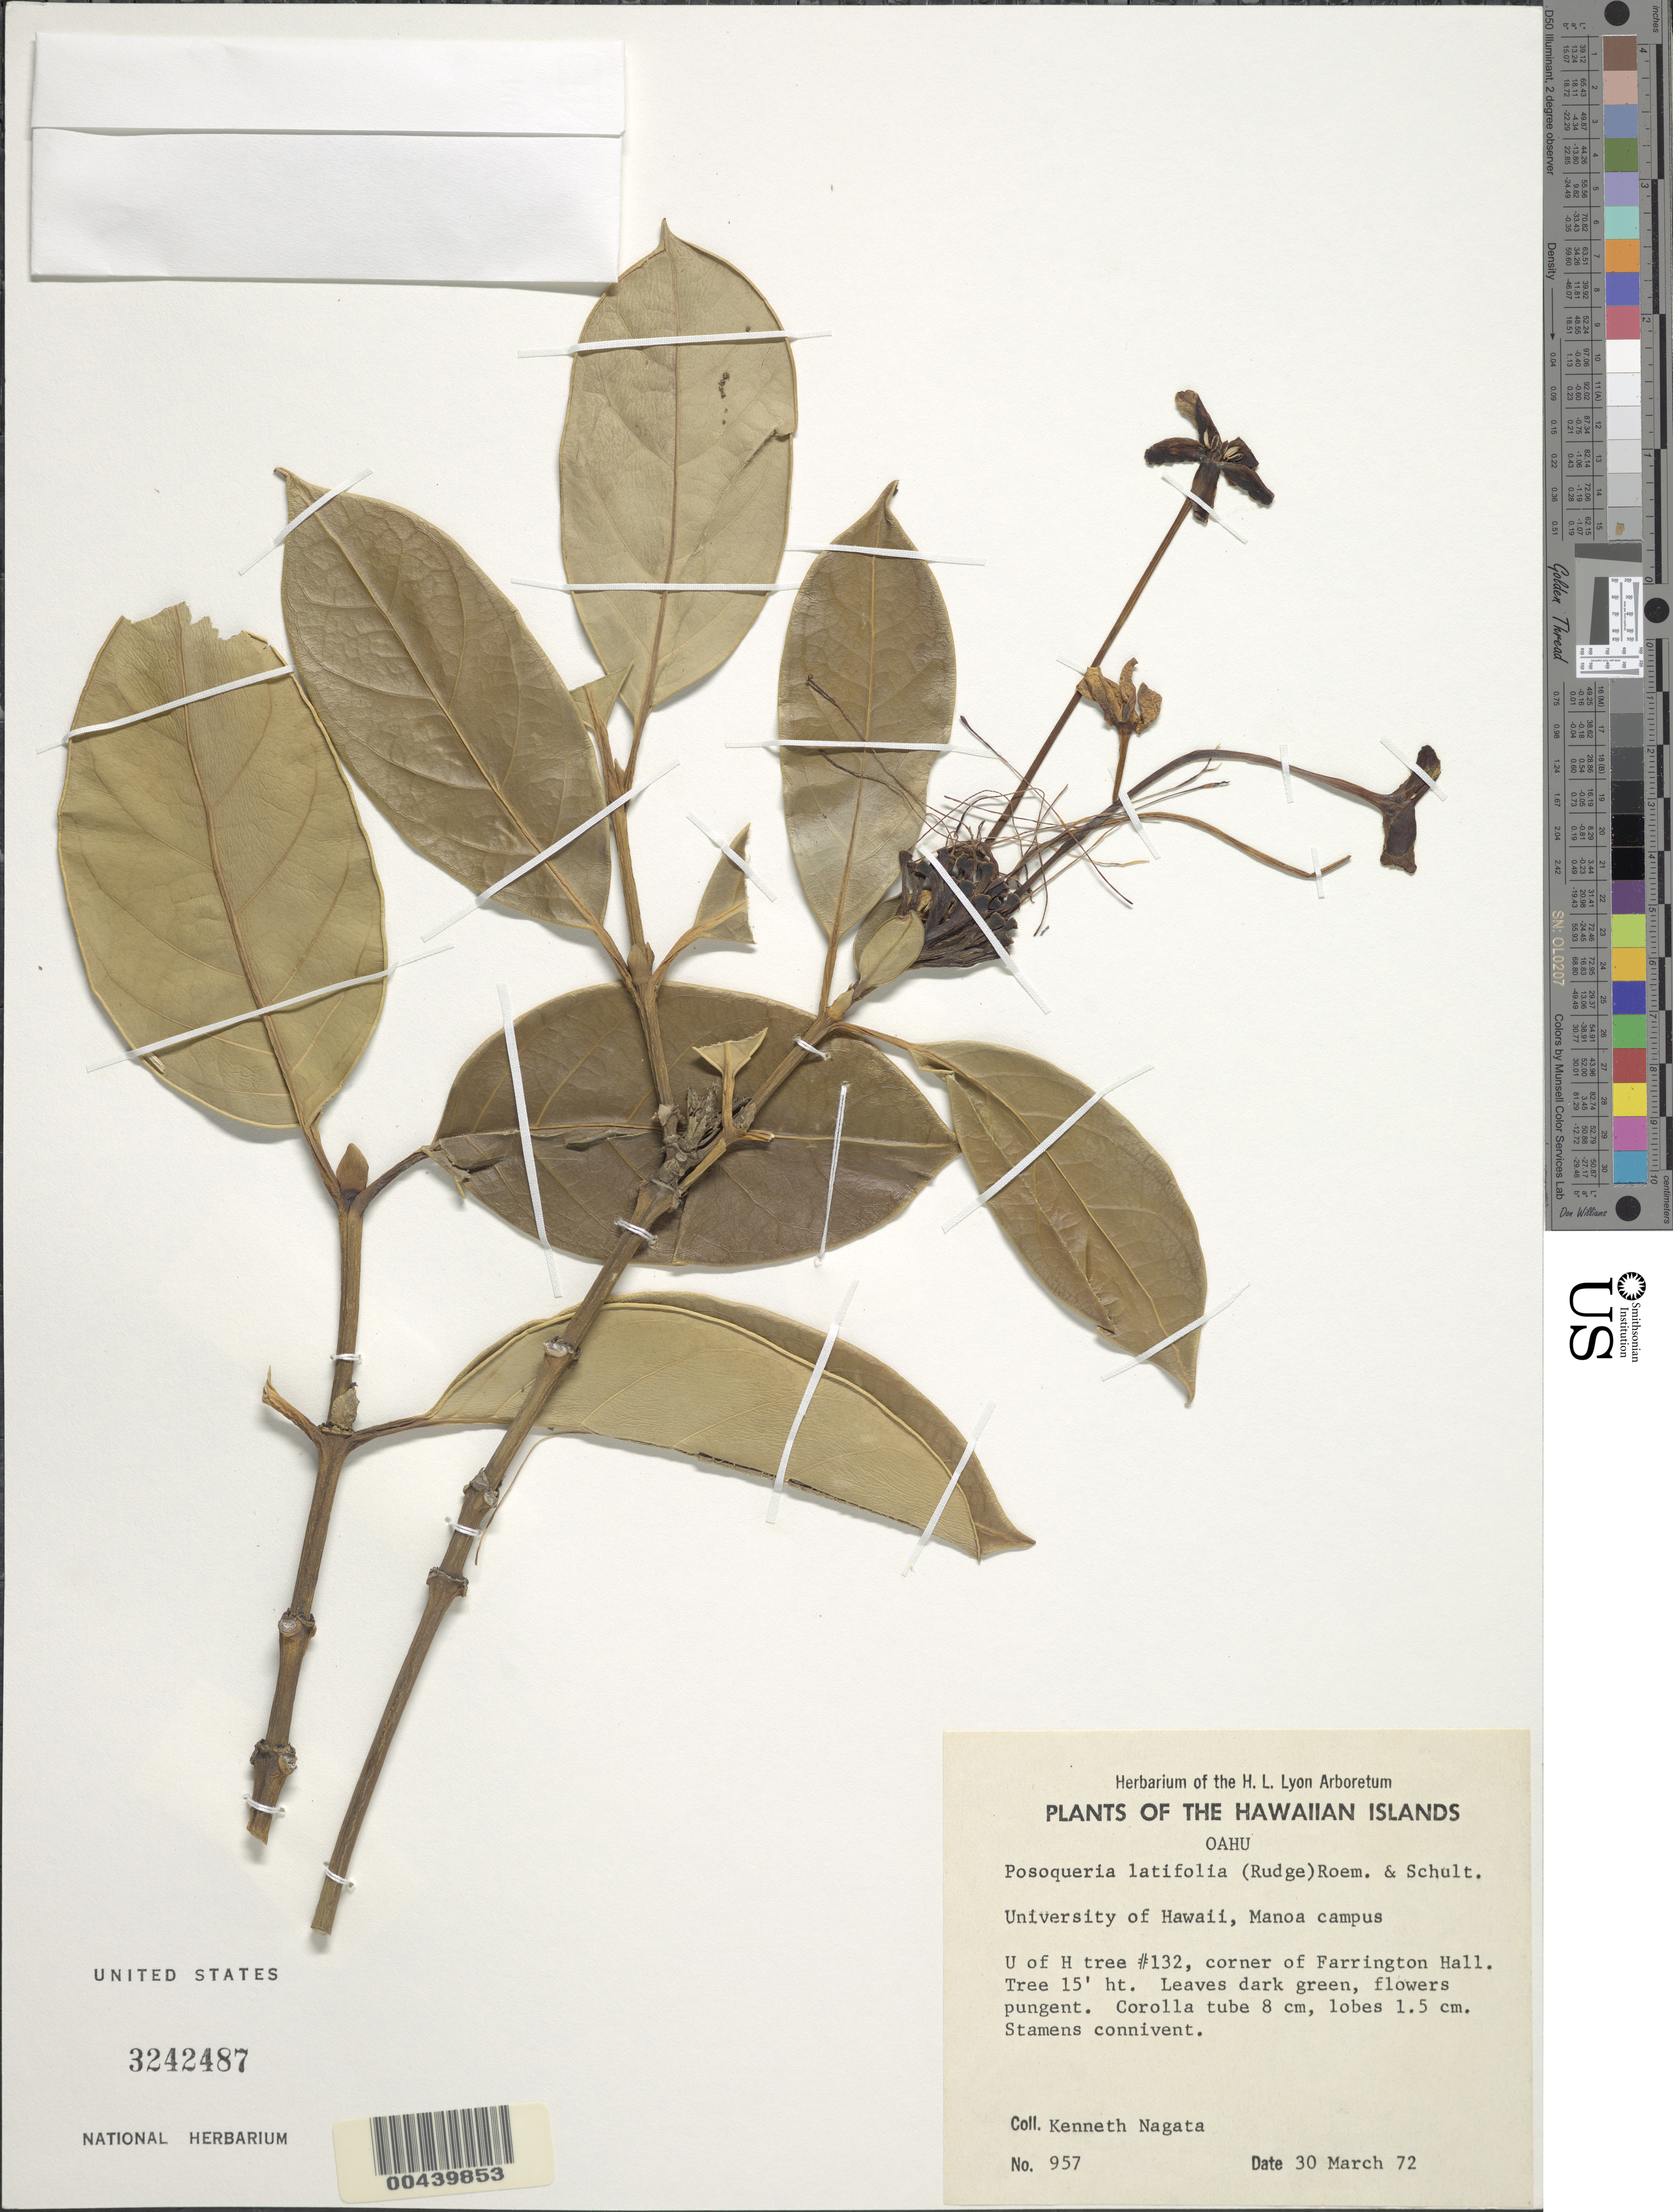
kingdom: Plantae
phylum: Tracheophyta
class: Magnoliopsida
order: Gentianales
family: Rubiaceae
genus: Posoqueria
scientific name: Posoqueria latifolia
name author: (Rudge) Roem. & Schult.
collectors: K. Nagata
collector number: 957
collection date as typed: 30 Mar 1972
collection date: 1972-03-30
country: United States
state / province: Hawaii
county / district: Honolulu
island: Oahu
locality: University of Hawaii, tree #132, corner of Farrington Hall, Manoa campus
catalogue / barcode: US 3242487